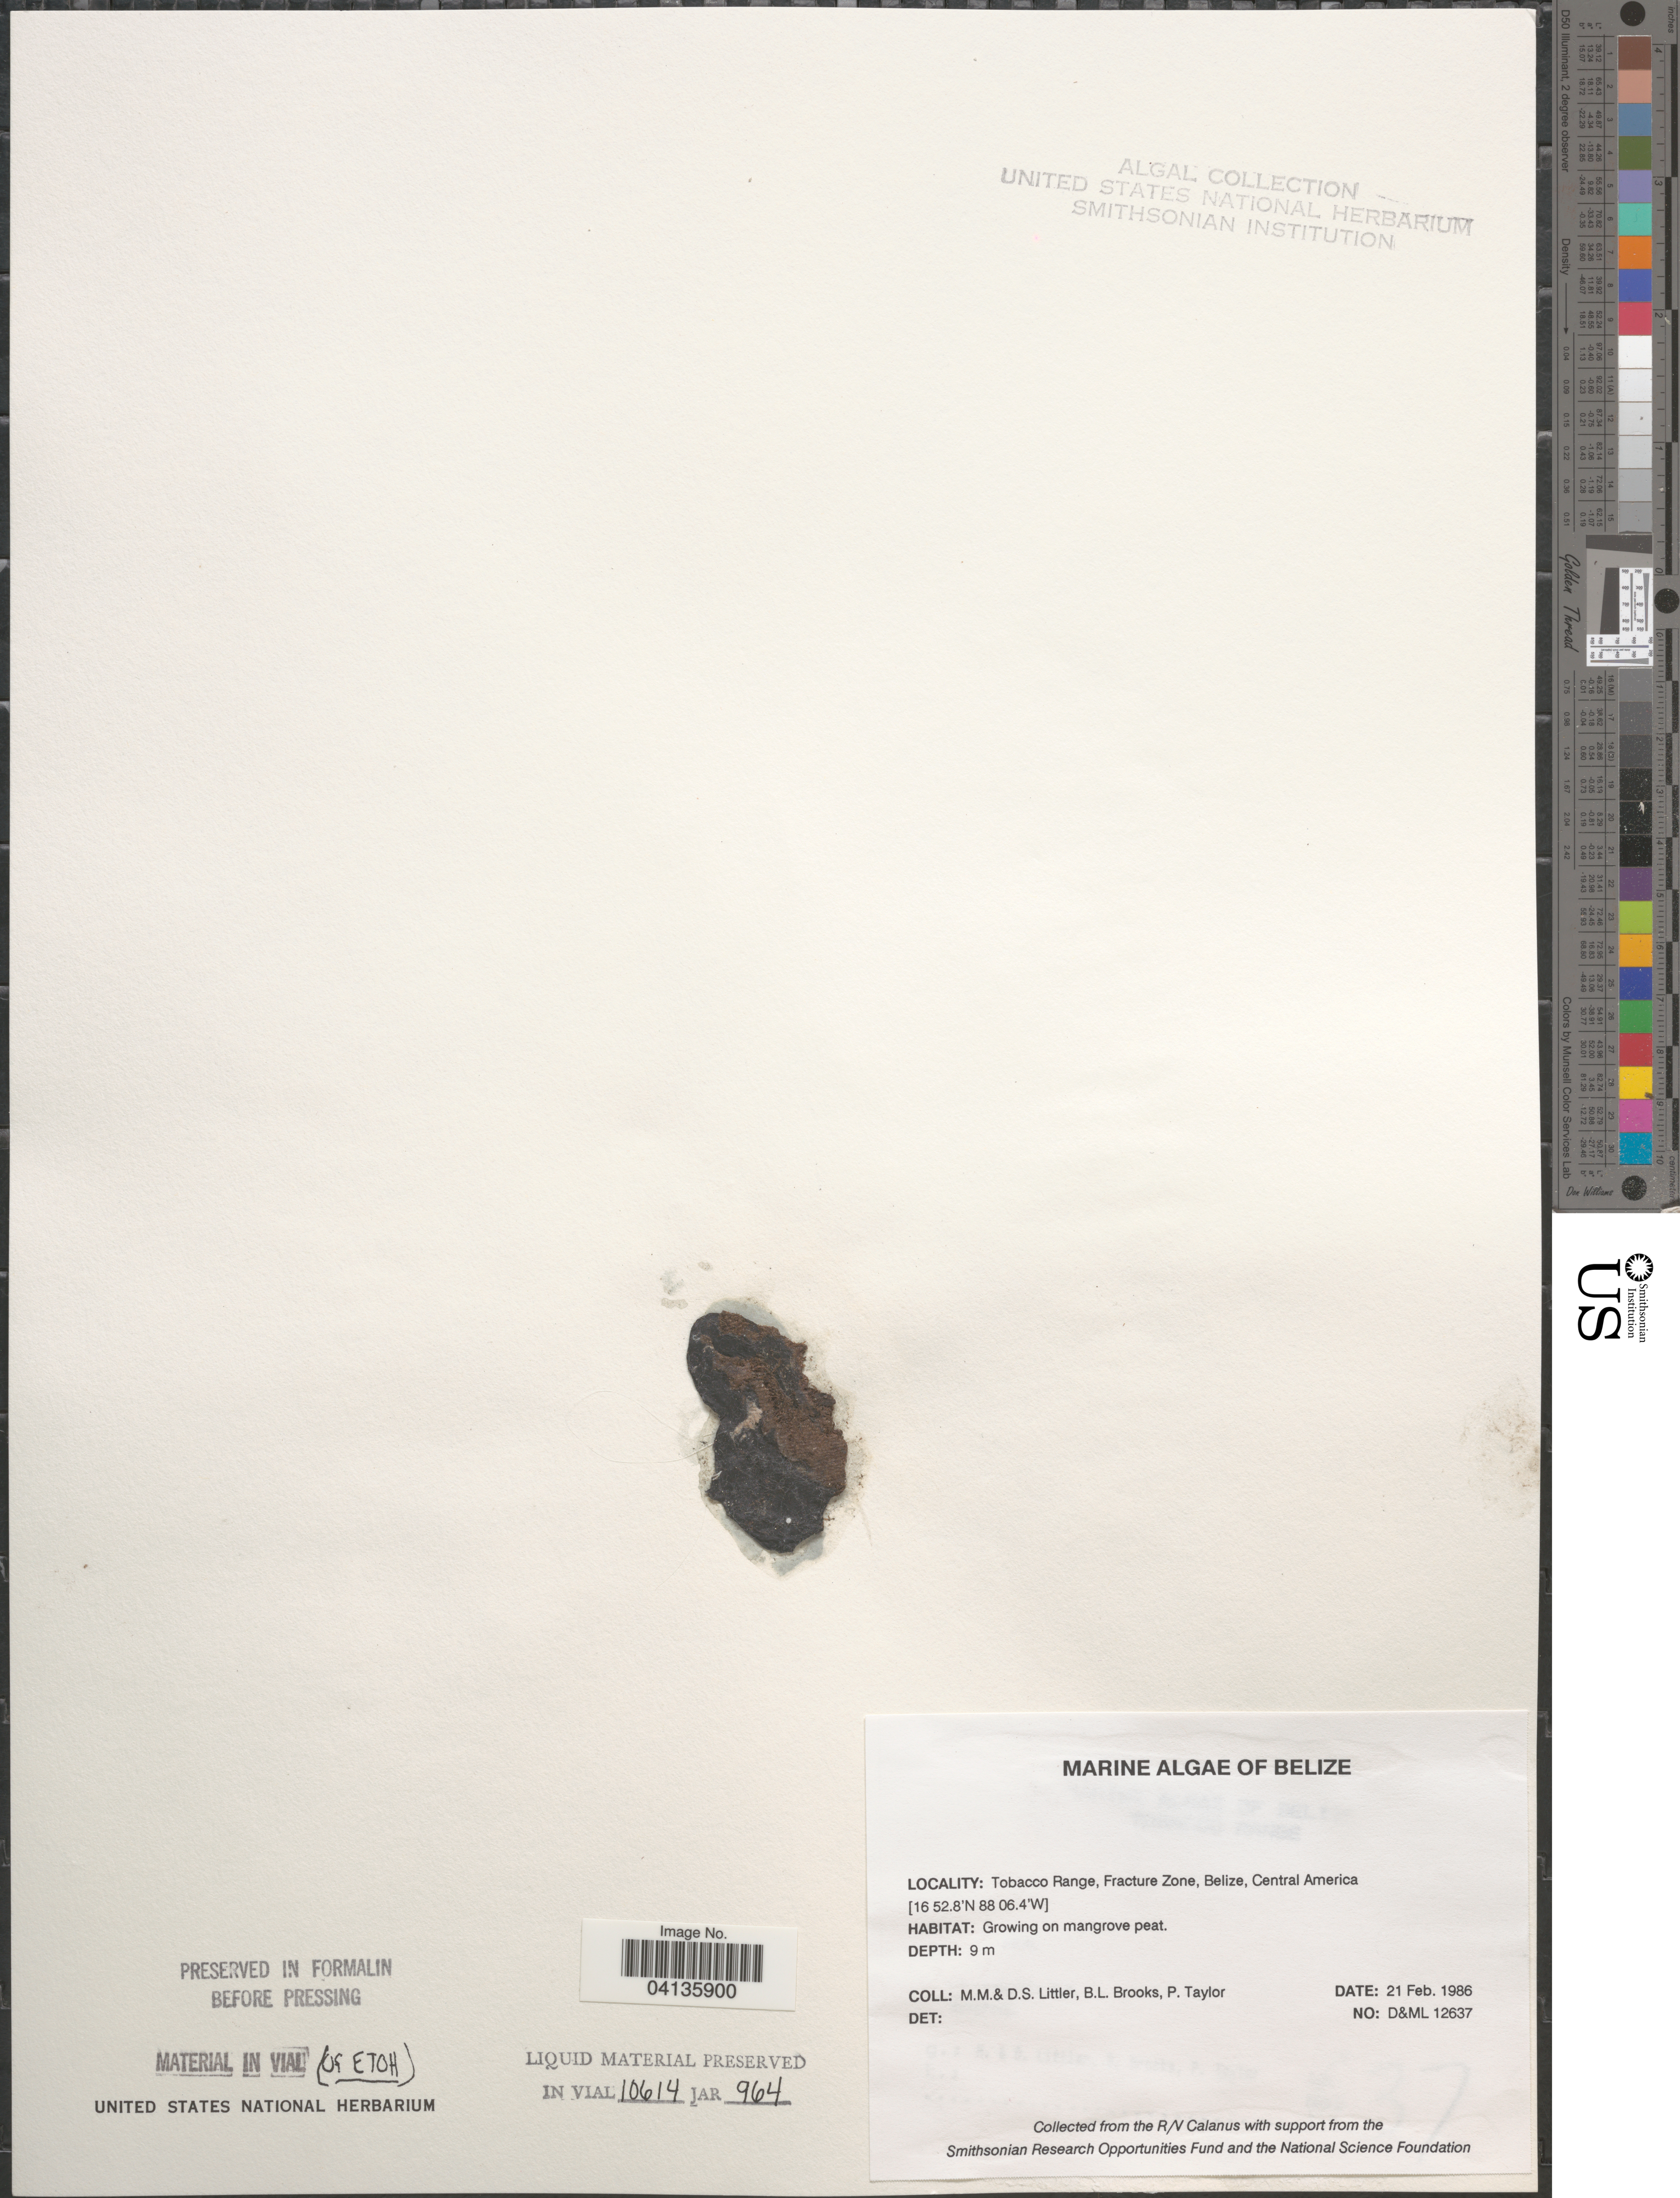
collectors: D. S. Littler, B. Brooks & P. Taylor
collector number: D&ML 12637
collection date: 1986-02-21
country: Belize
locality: Tobacco Range, Fracture Zone.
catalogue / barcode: US 238745